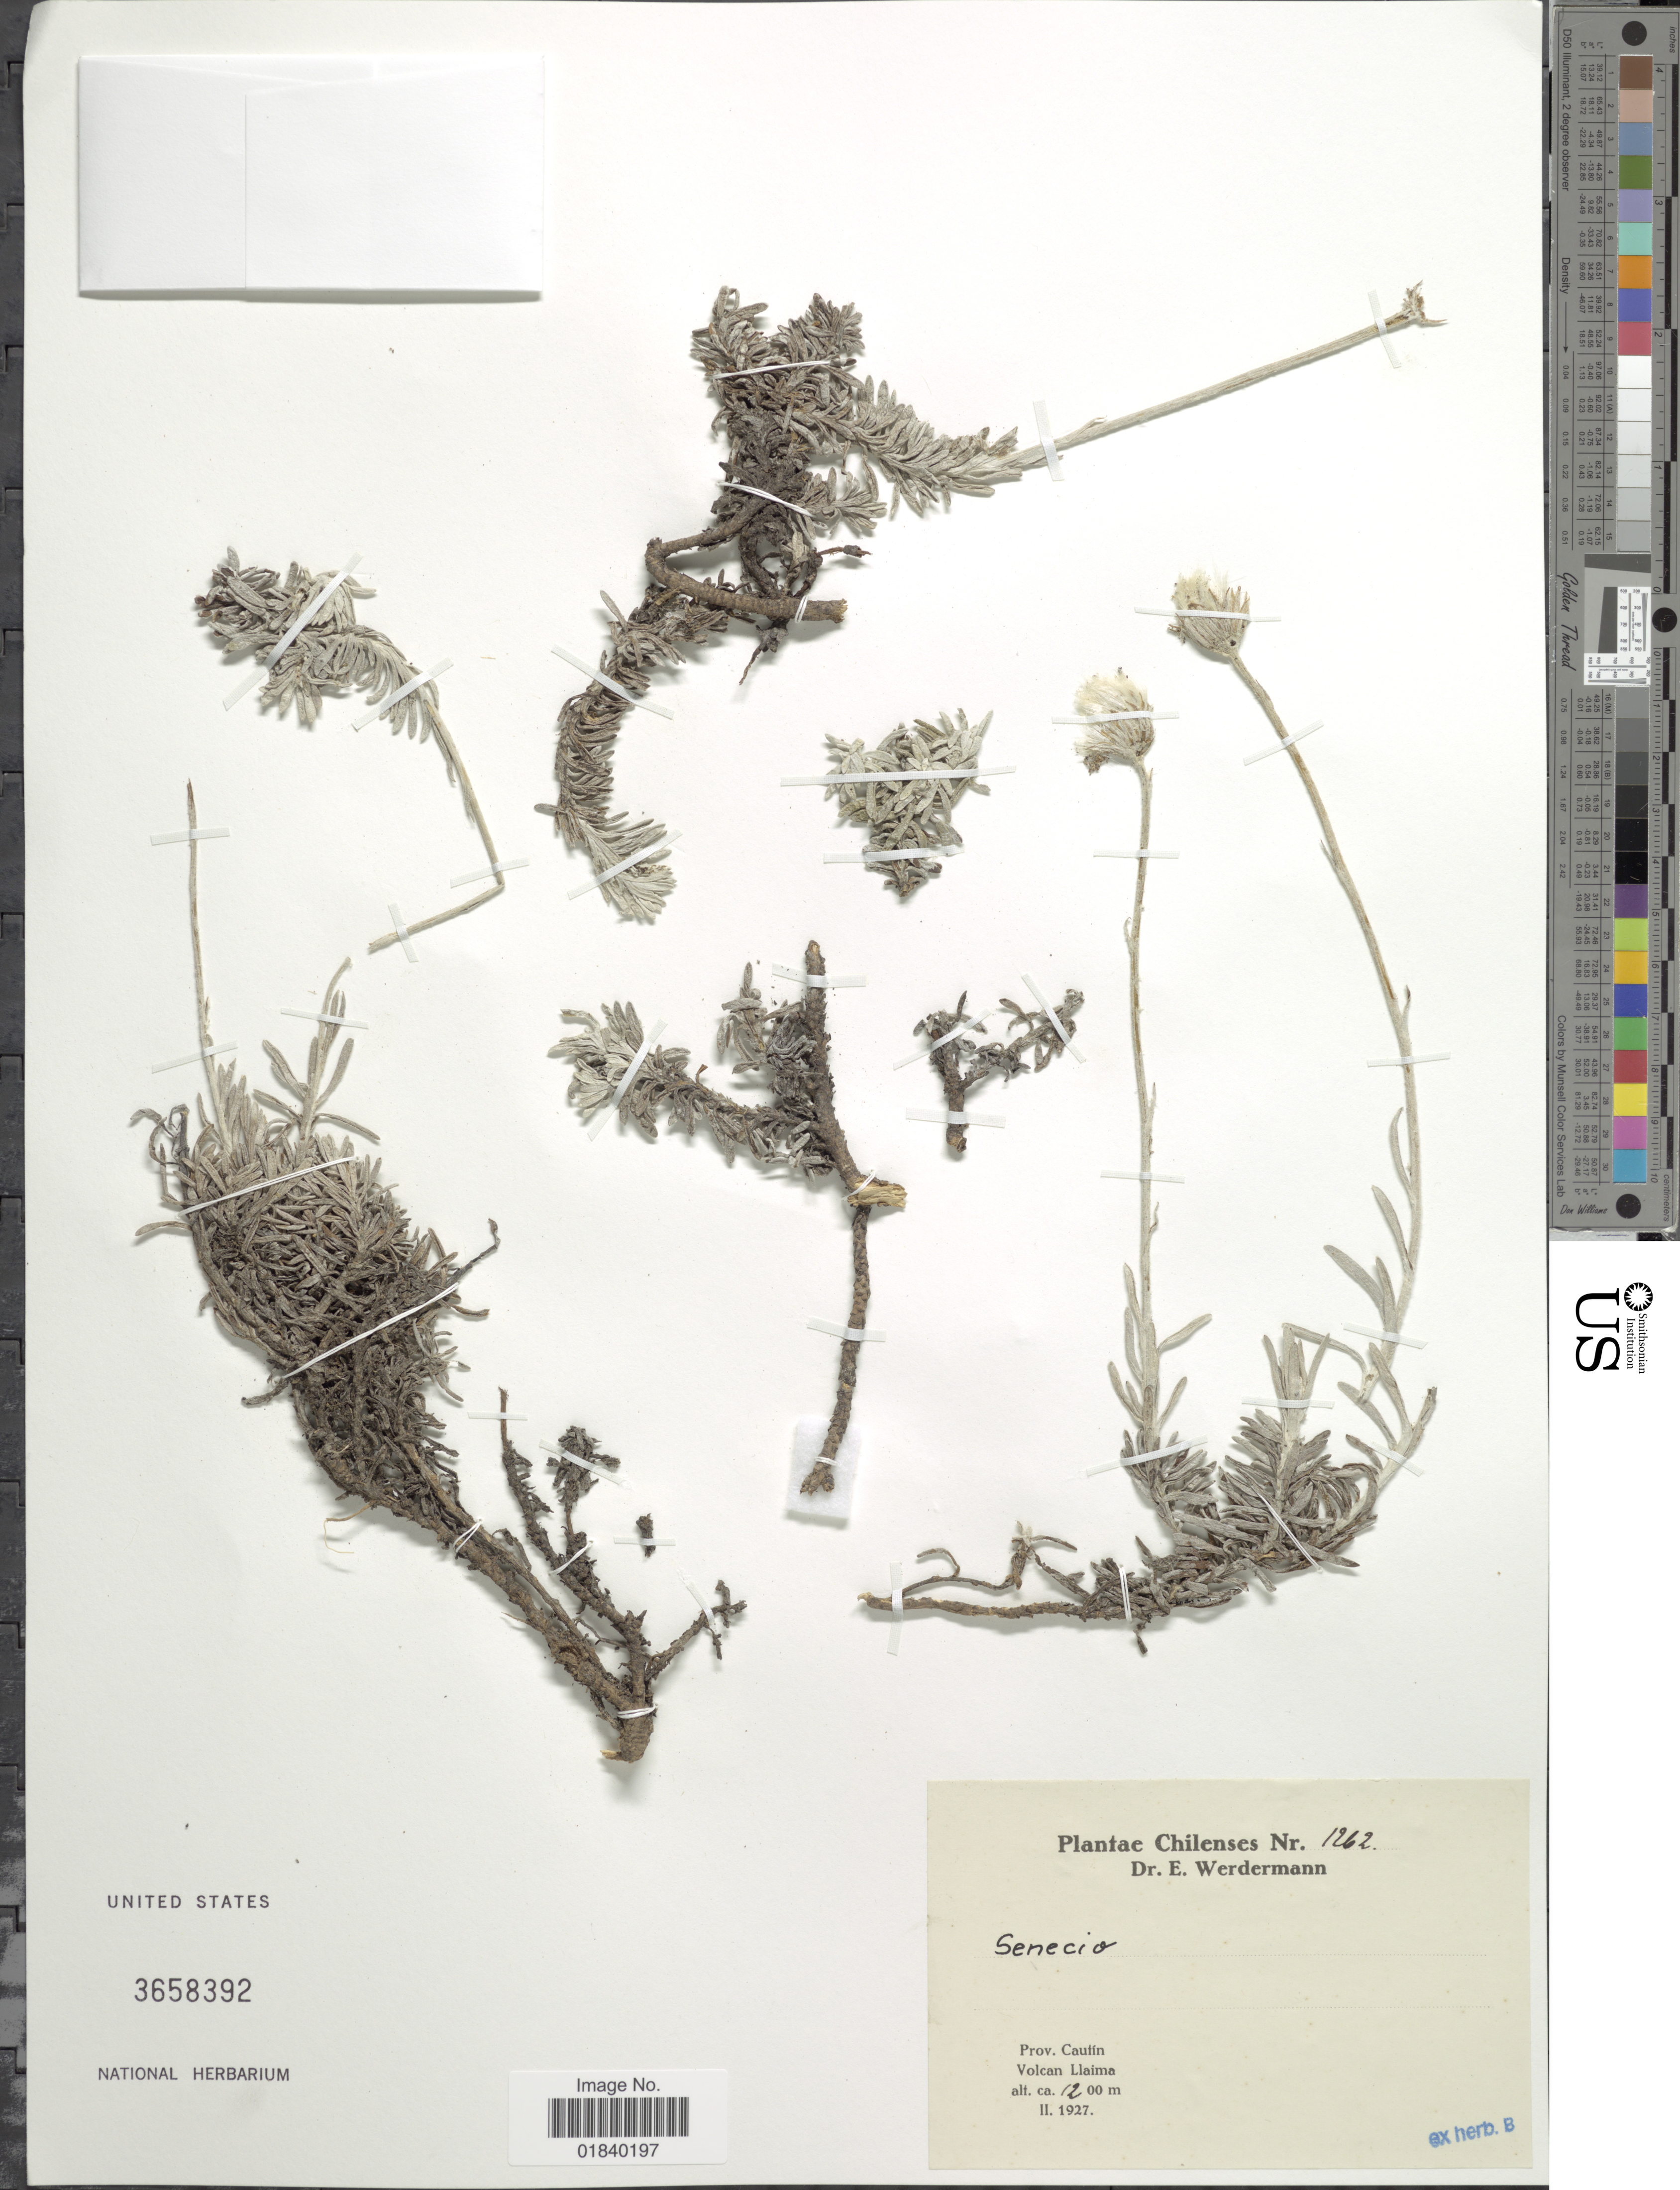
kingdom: Plantae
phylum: Tracheophyta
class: Magnoliopsida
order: Asterales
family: Asteraceae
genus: Senecio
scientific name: Senecio sp.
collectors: E. Werdermann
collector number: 1262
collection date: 1927-02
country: Chile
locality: Prov. Cautin, Volcan Llaima.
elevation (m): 1200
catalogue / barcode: US 3658392